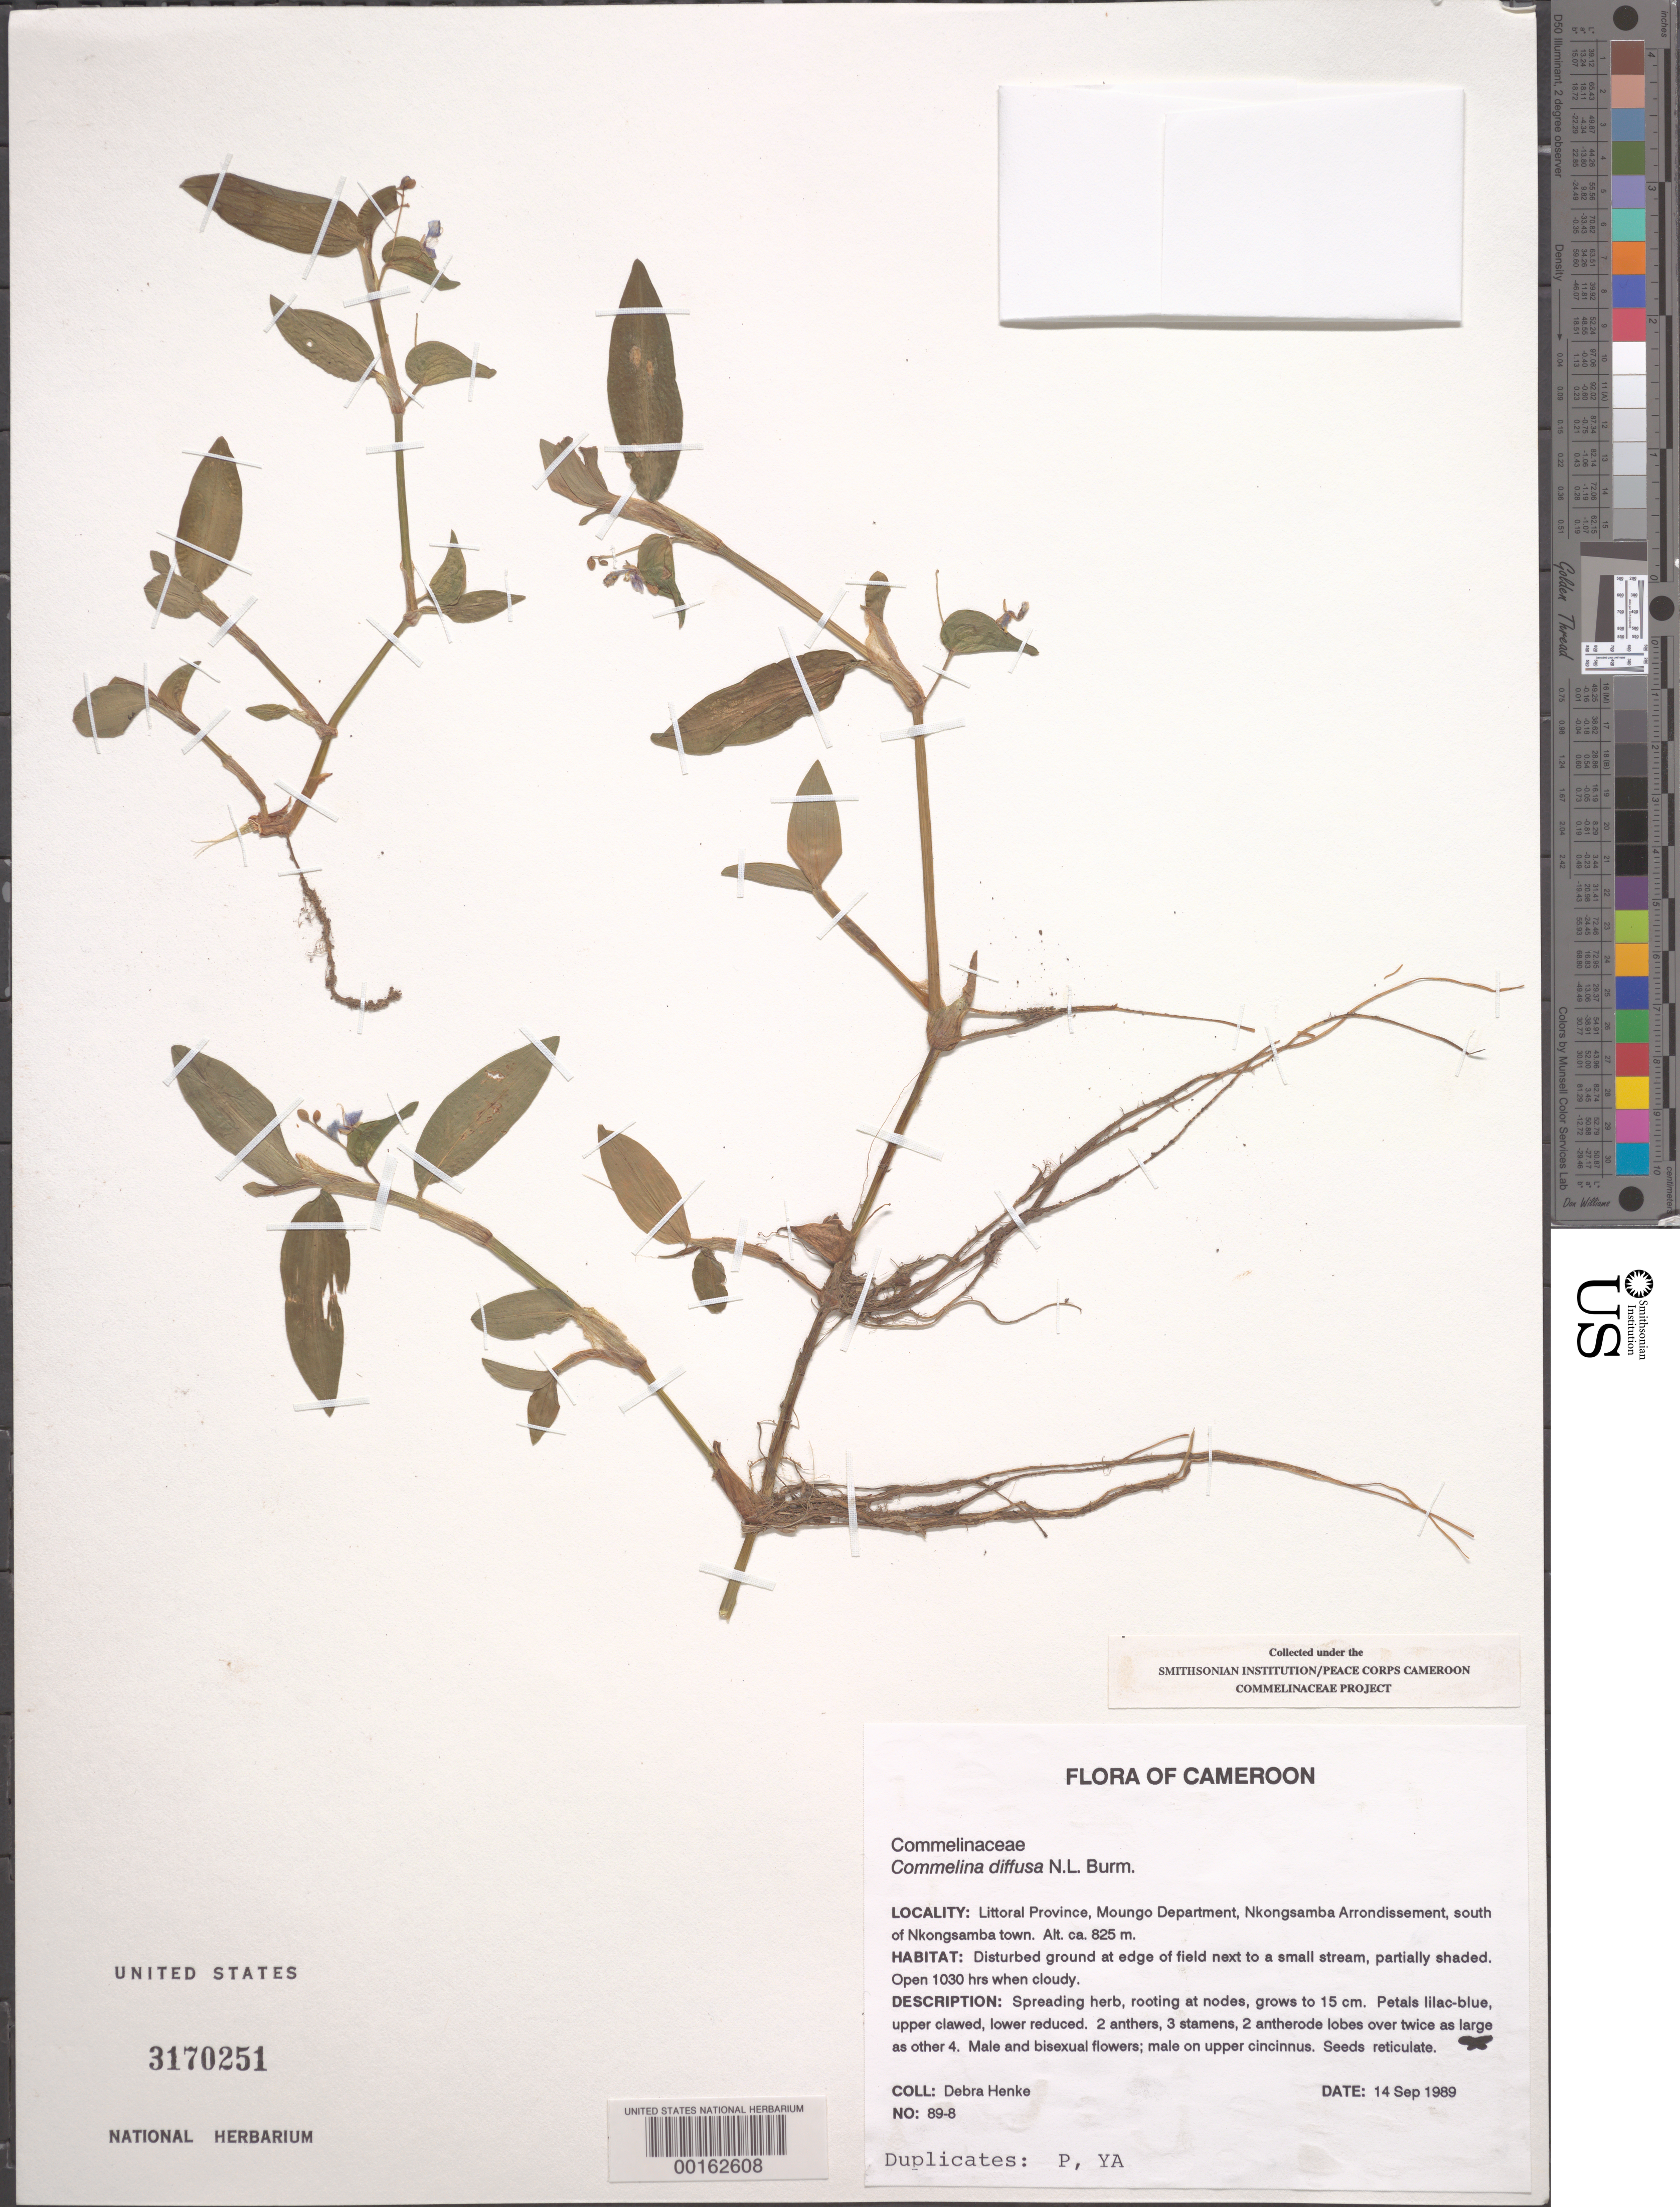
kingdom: Plantae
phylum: Tracheophyta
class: Liliopsida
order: Commelinales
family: Commelinaceae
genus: Commelina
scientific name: Commelina diffusa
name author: Burm. f.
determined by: Faden, Robert B., (US), Smithsonian Institution - National Museum of Natural History (UNITED STATES)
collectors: D. Henke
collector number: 89-8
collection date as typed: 14 Sep 1989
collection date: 1989-09-14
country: Cameroon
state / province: Littoral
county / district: Mungo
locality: Nkongsamba arrondissement, s of nkongsamba town.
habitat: Disturbed field by stream, part shaded. open 1030 hrs when cldy.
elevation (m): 825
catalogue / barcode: US 3170251